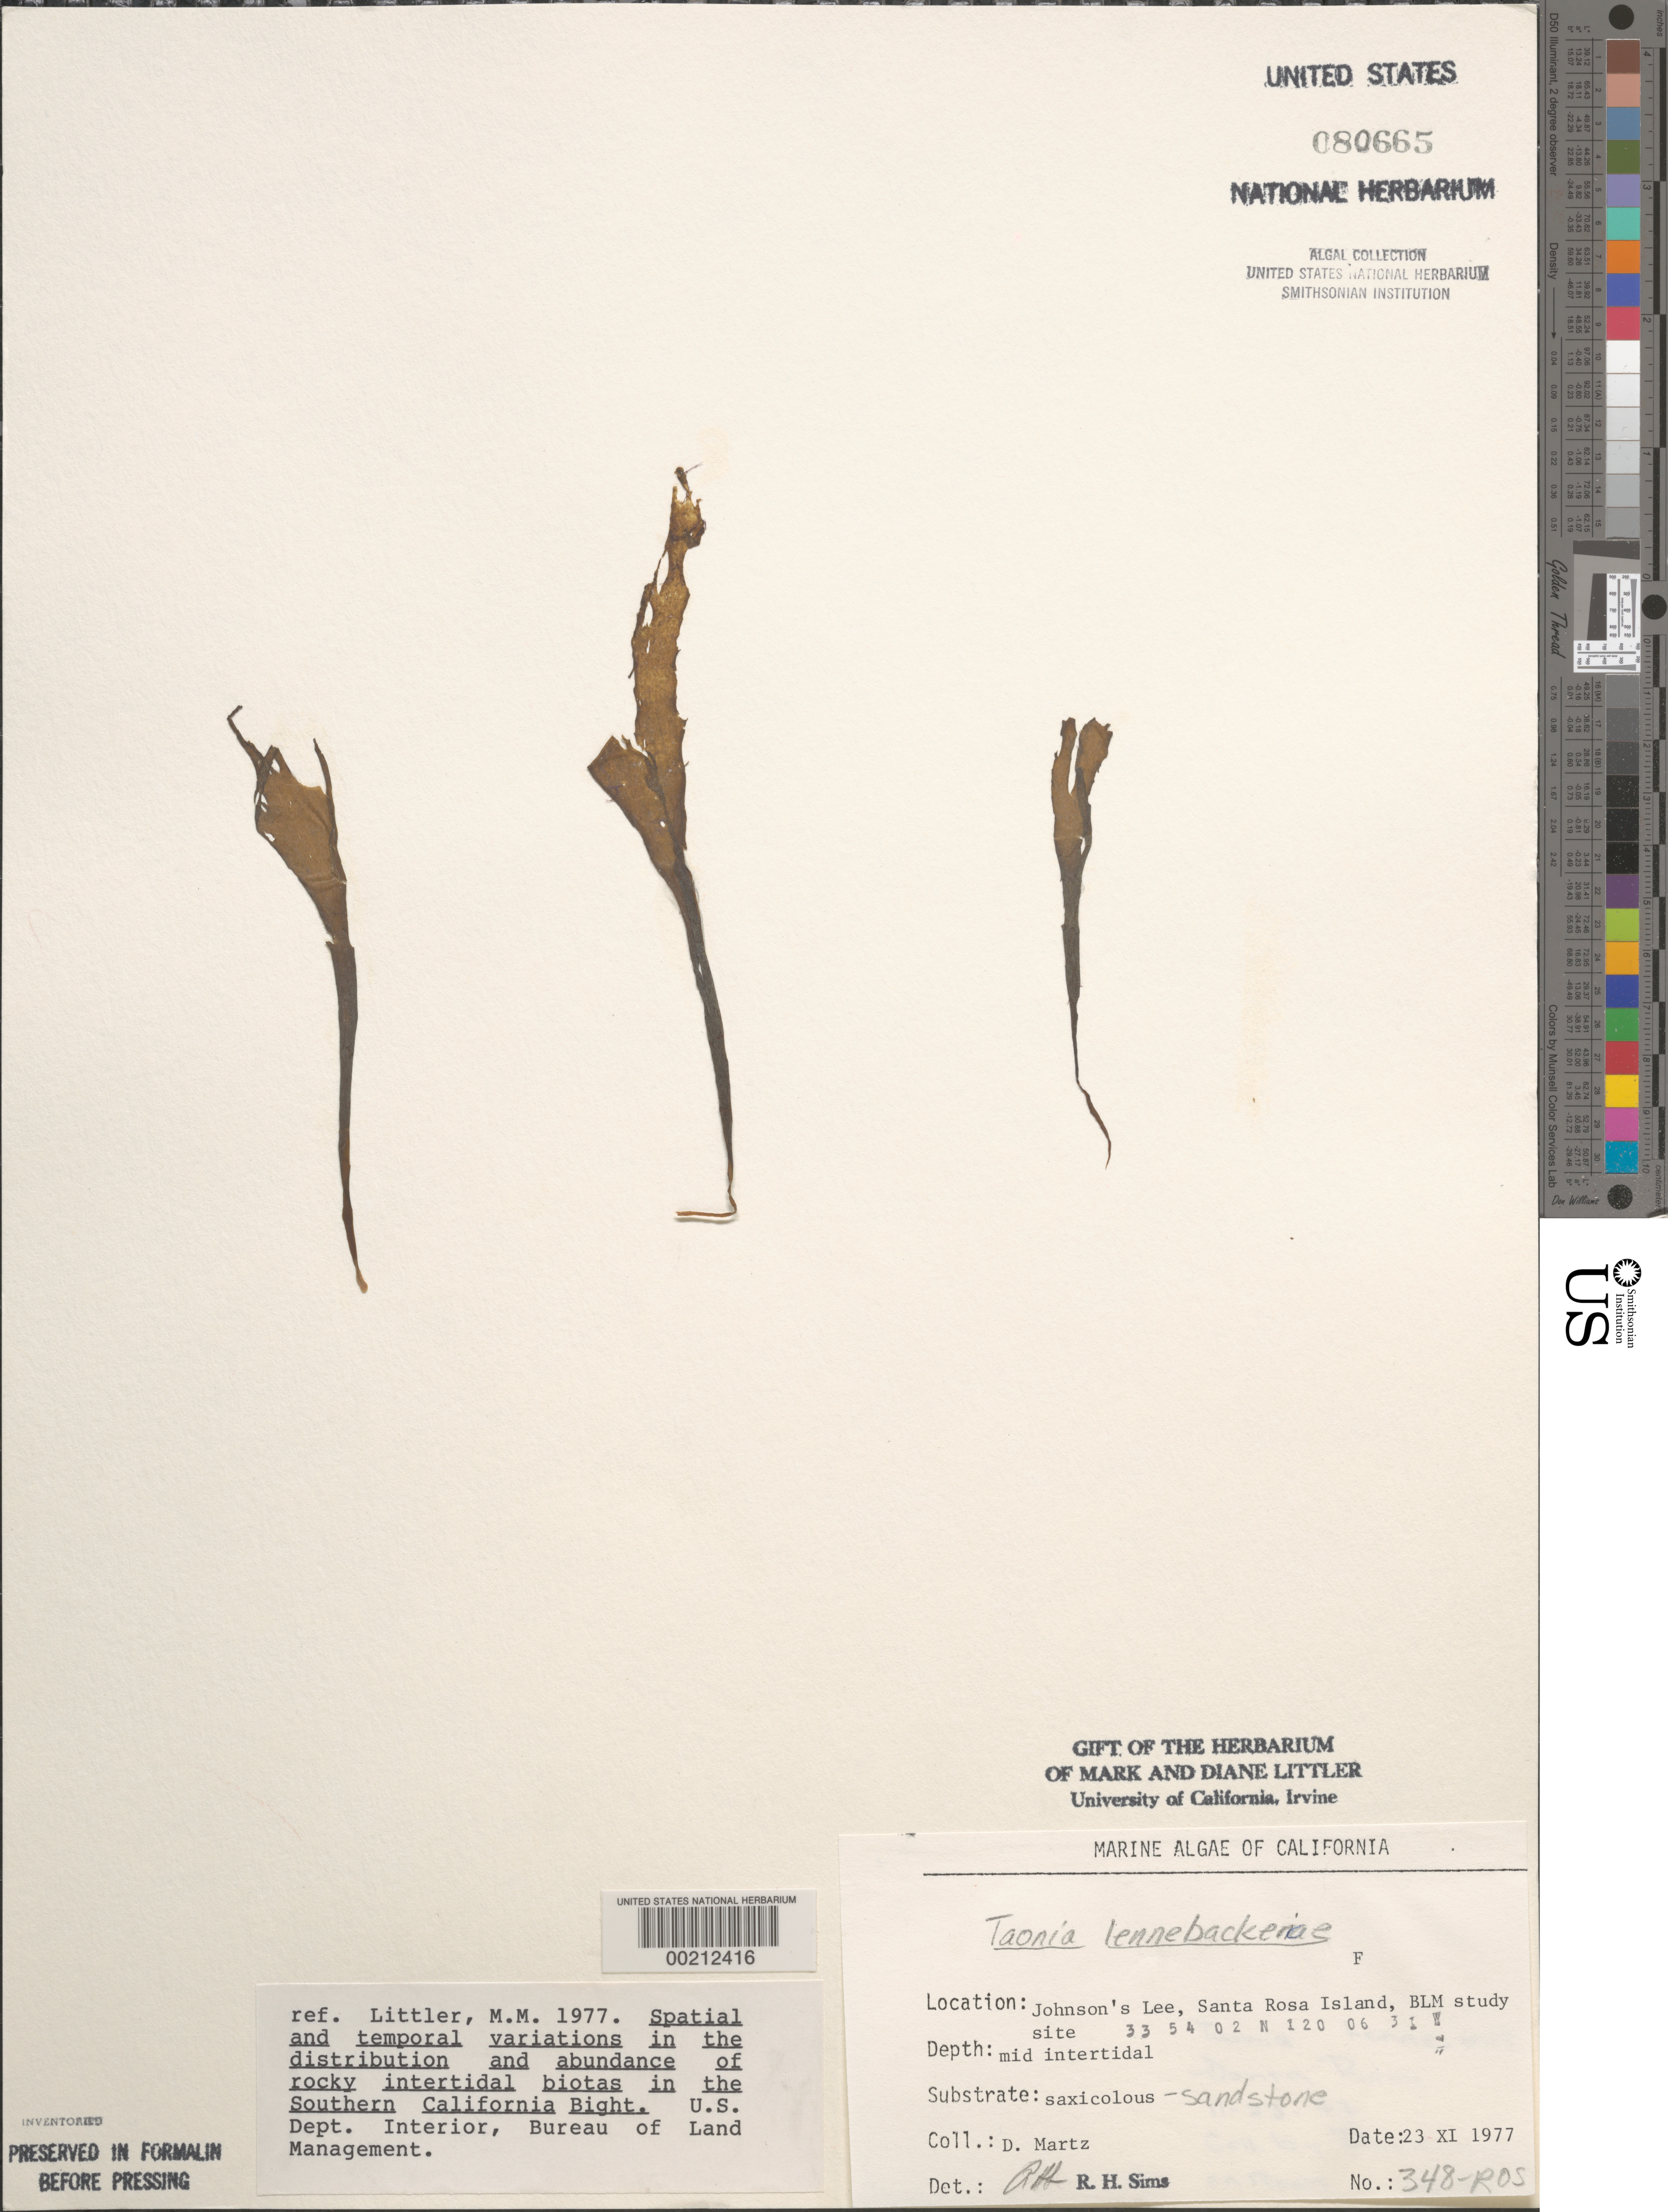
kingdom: Chromista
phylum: Ochrophyta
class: Phaeophyceae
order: Dictyotales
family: Dictyotaceae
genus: Taonia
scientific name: Taonia lennebackerae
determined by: Sims, Robert H.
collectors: D. Martz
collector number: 348-ros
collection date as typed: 23 Nov 1977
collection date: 1977-11-23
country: United States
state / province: California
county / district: Santa Barbara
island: Santa Rosa Island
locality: Johnson's Lee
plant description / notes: BLM-SOCALBIGHT Rocky Intertidal Survey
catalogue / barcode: US 80665